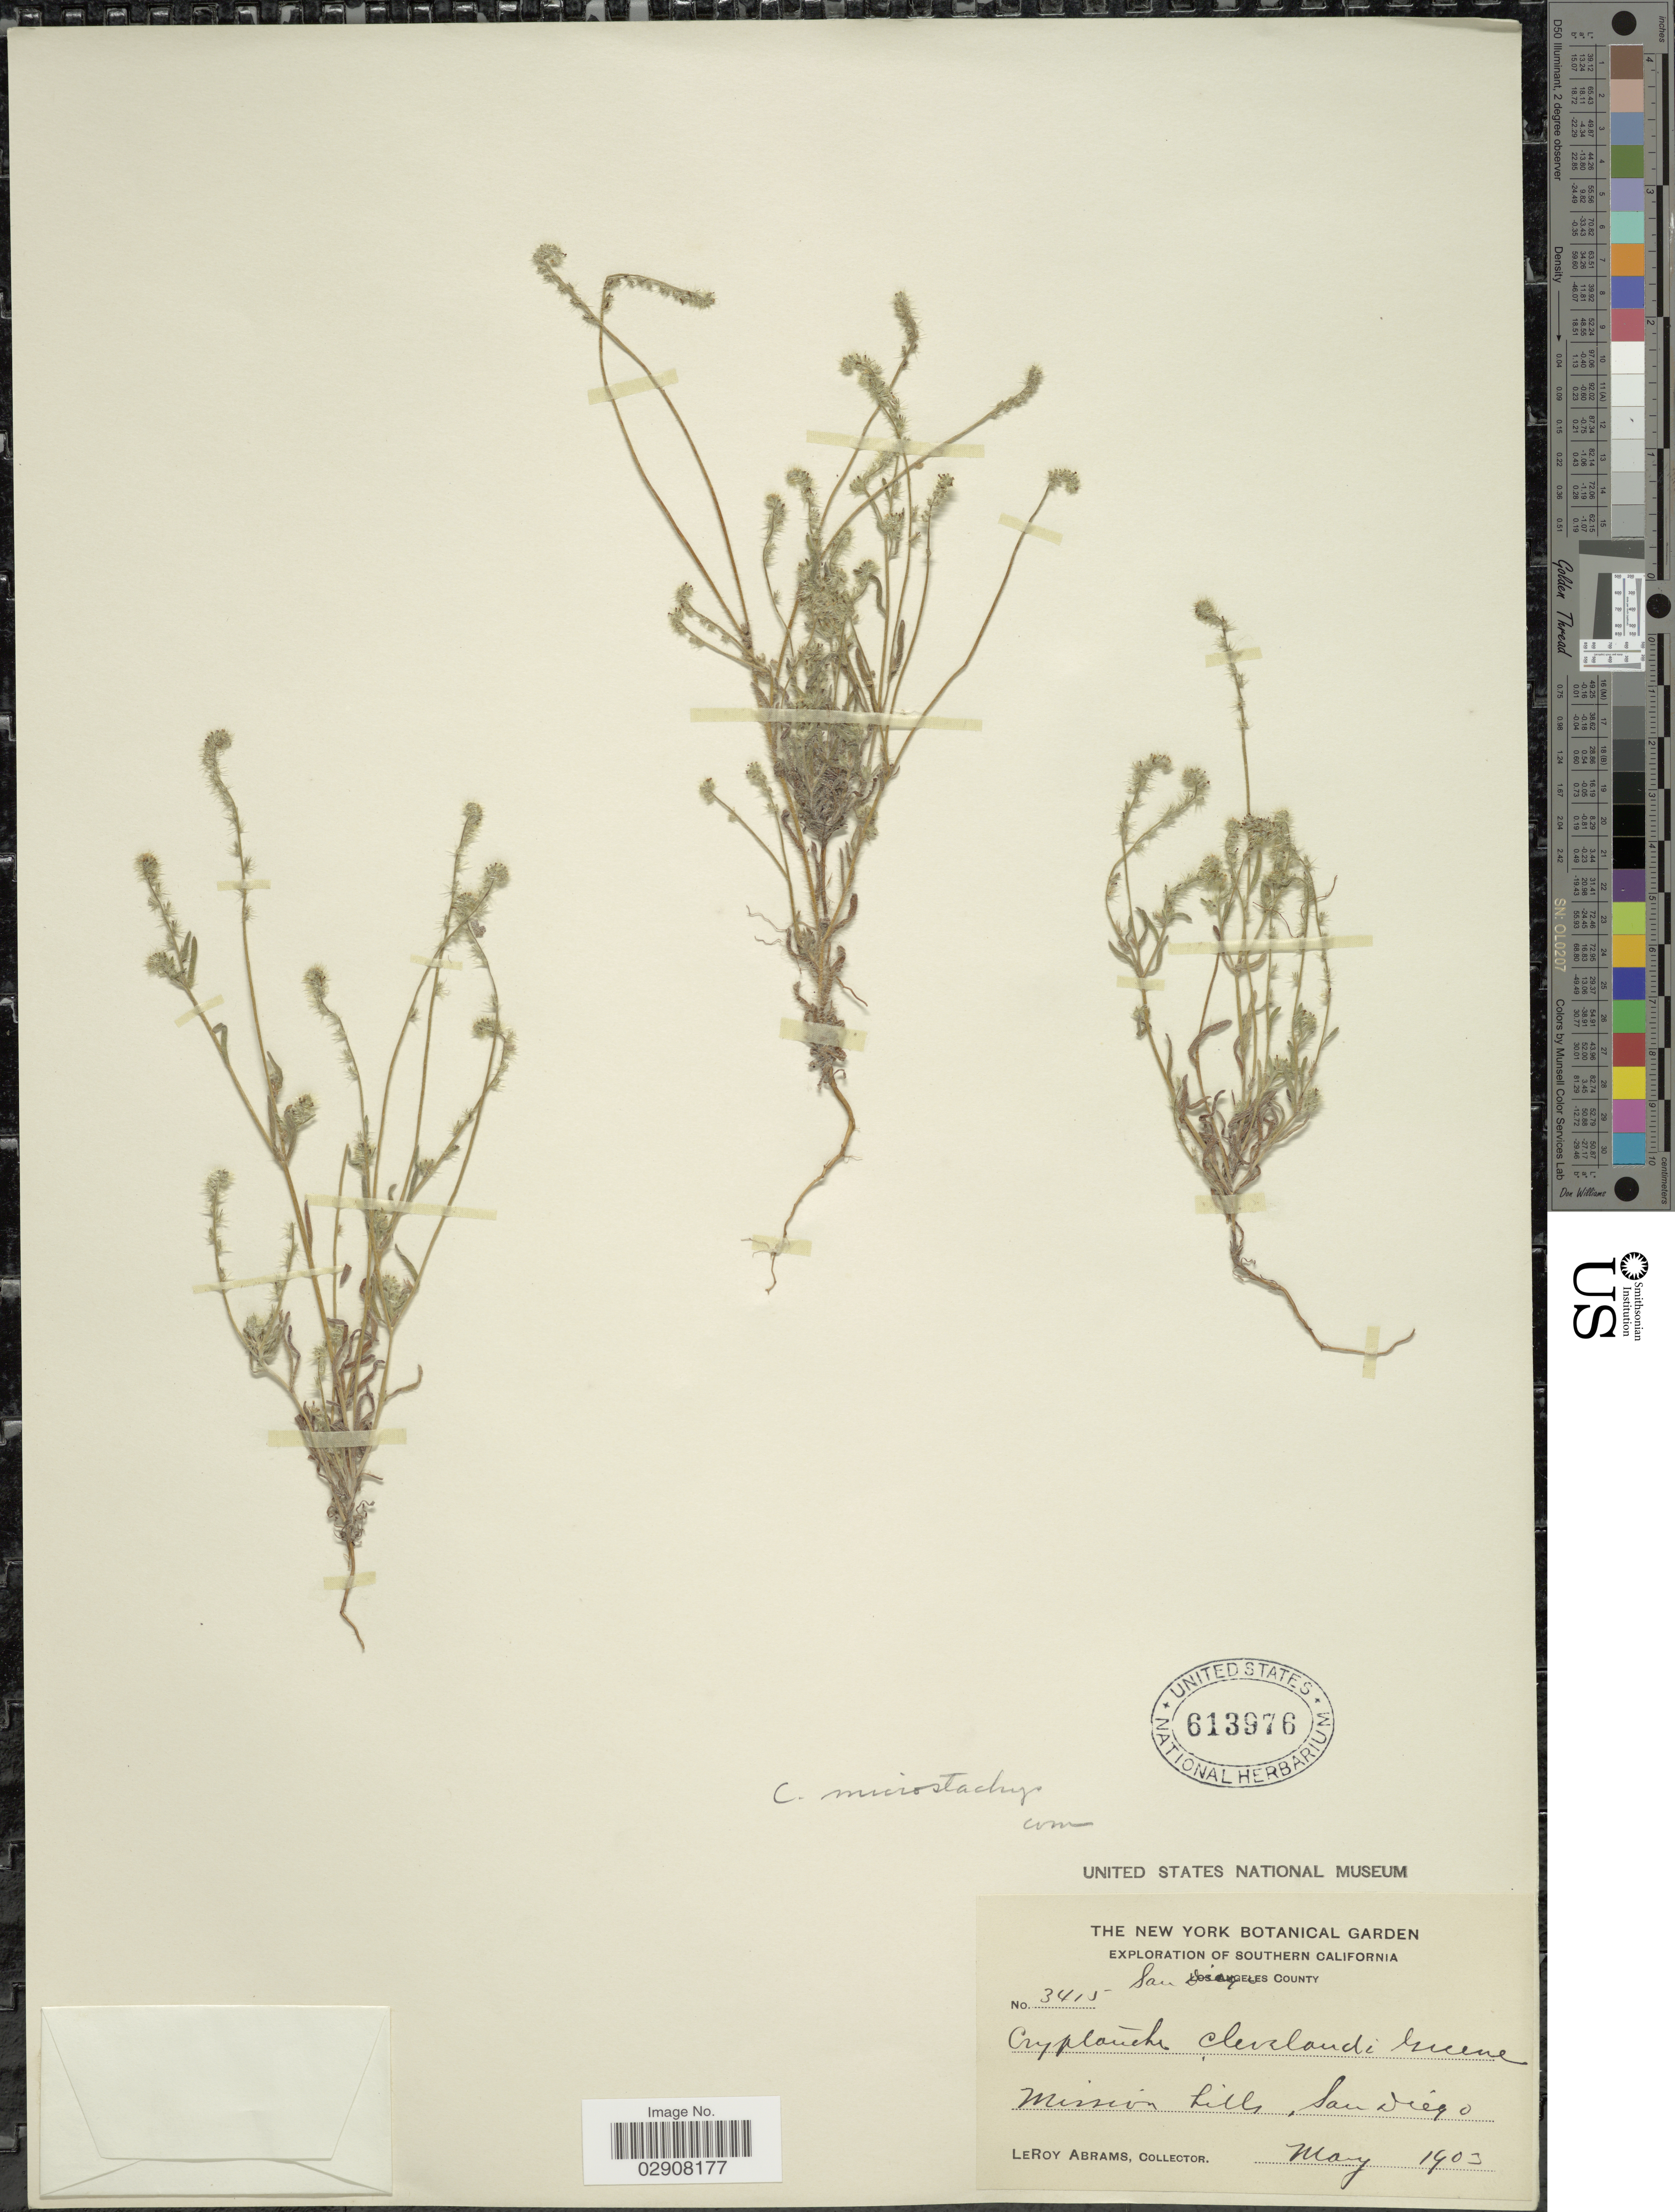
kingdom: Plantae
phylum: Tracheophyta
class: Magnoliopsida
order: Boraginales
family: Boraginaceae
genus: Cryptantha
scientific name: Cryptantha microstachys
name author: (Greene ex A. Gray) Greene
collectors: L. Abrams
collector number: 3415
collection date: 1903-05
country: United States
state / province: California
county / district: San Diego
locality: Southern California. San Diego County, Mission hills, San Diego.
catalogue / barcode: US 613976